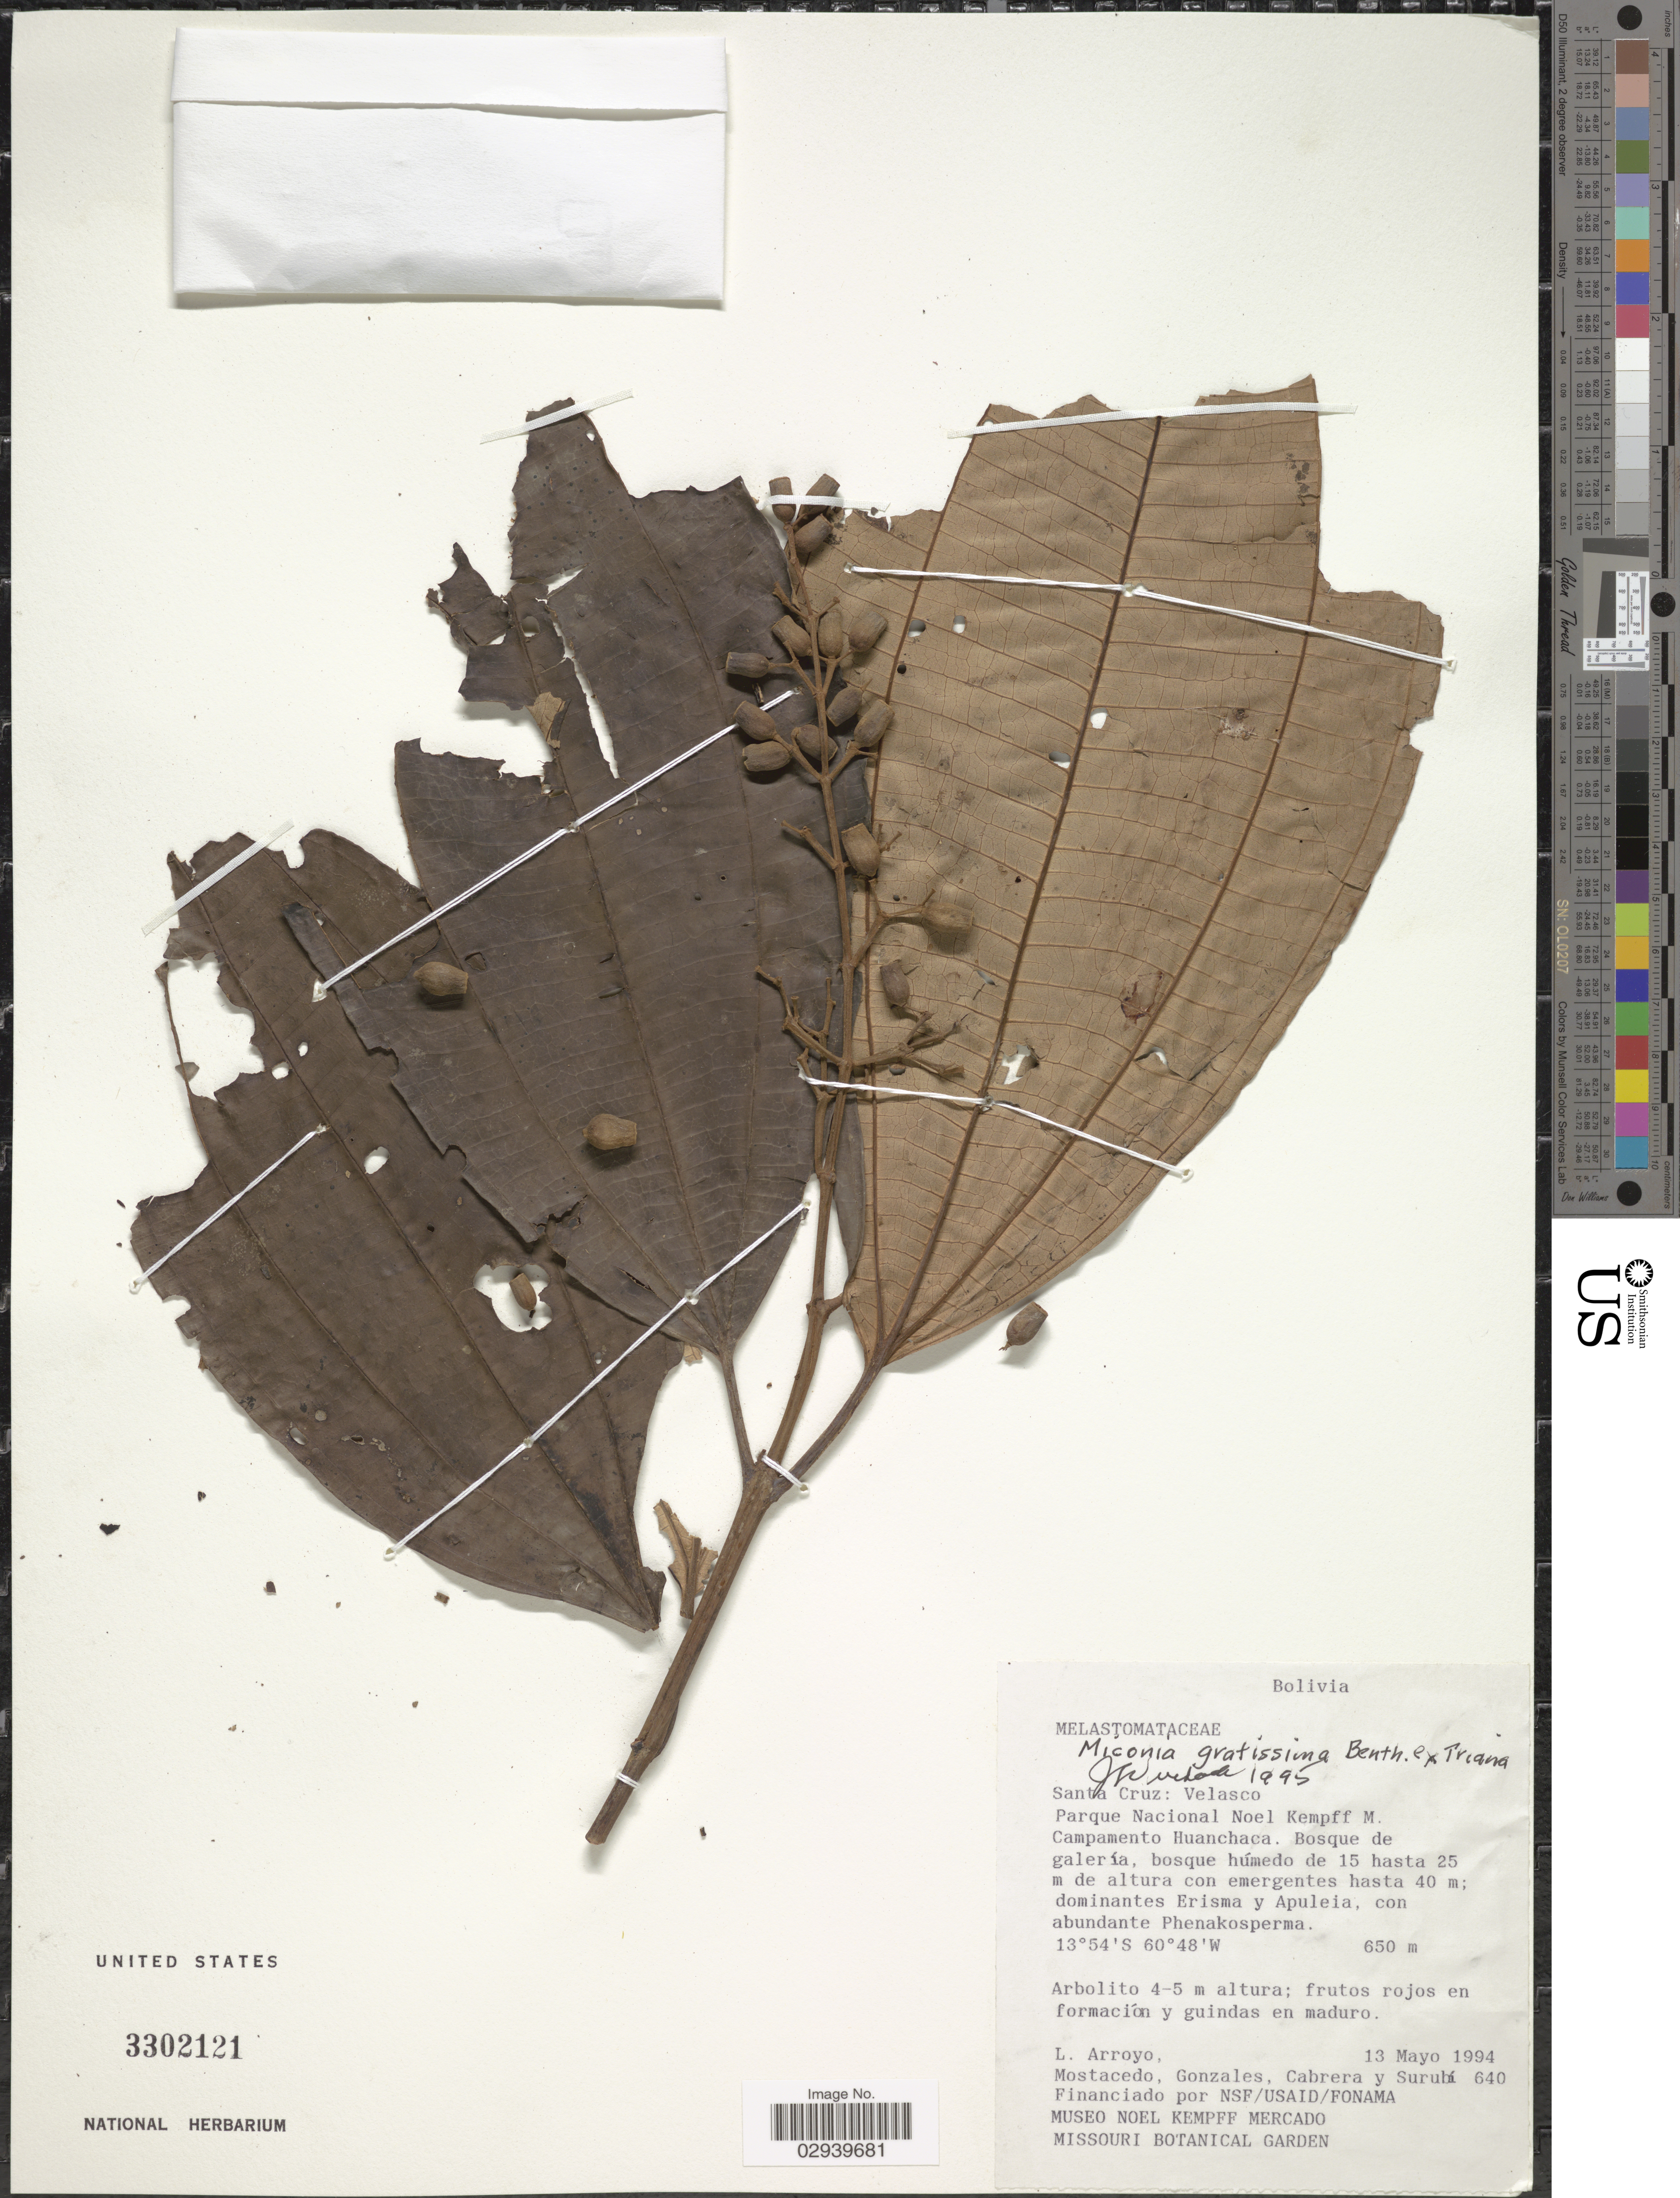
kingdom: Plantae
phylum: Tracheophyta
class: Magnoliopsida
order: Myrtales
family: Melastomataceae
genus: Miconia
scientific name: Miconia gratissima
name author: Benth. ex Triana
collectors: L. Arroyo, Mostacedo, --, Gonzales, --, Cabrera, -- & Surubi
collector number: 640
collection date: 1994-05-13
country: Bolivia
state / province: Santa Cruz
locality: Velasco Parque Nacional Noel Kempff M. Campamento Huanchaca.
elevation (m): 650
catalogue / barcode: US 3302121